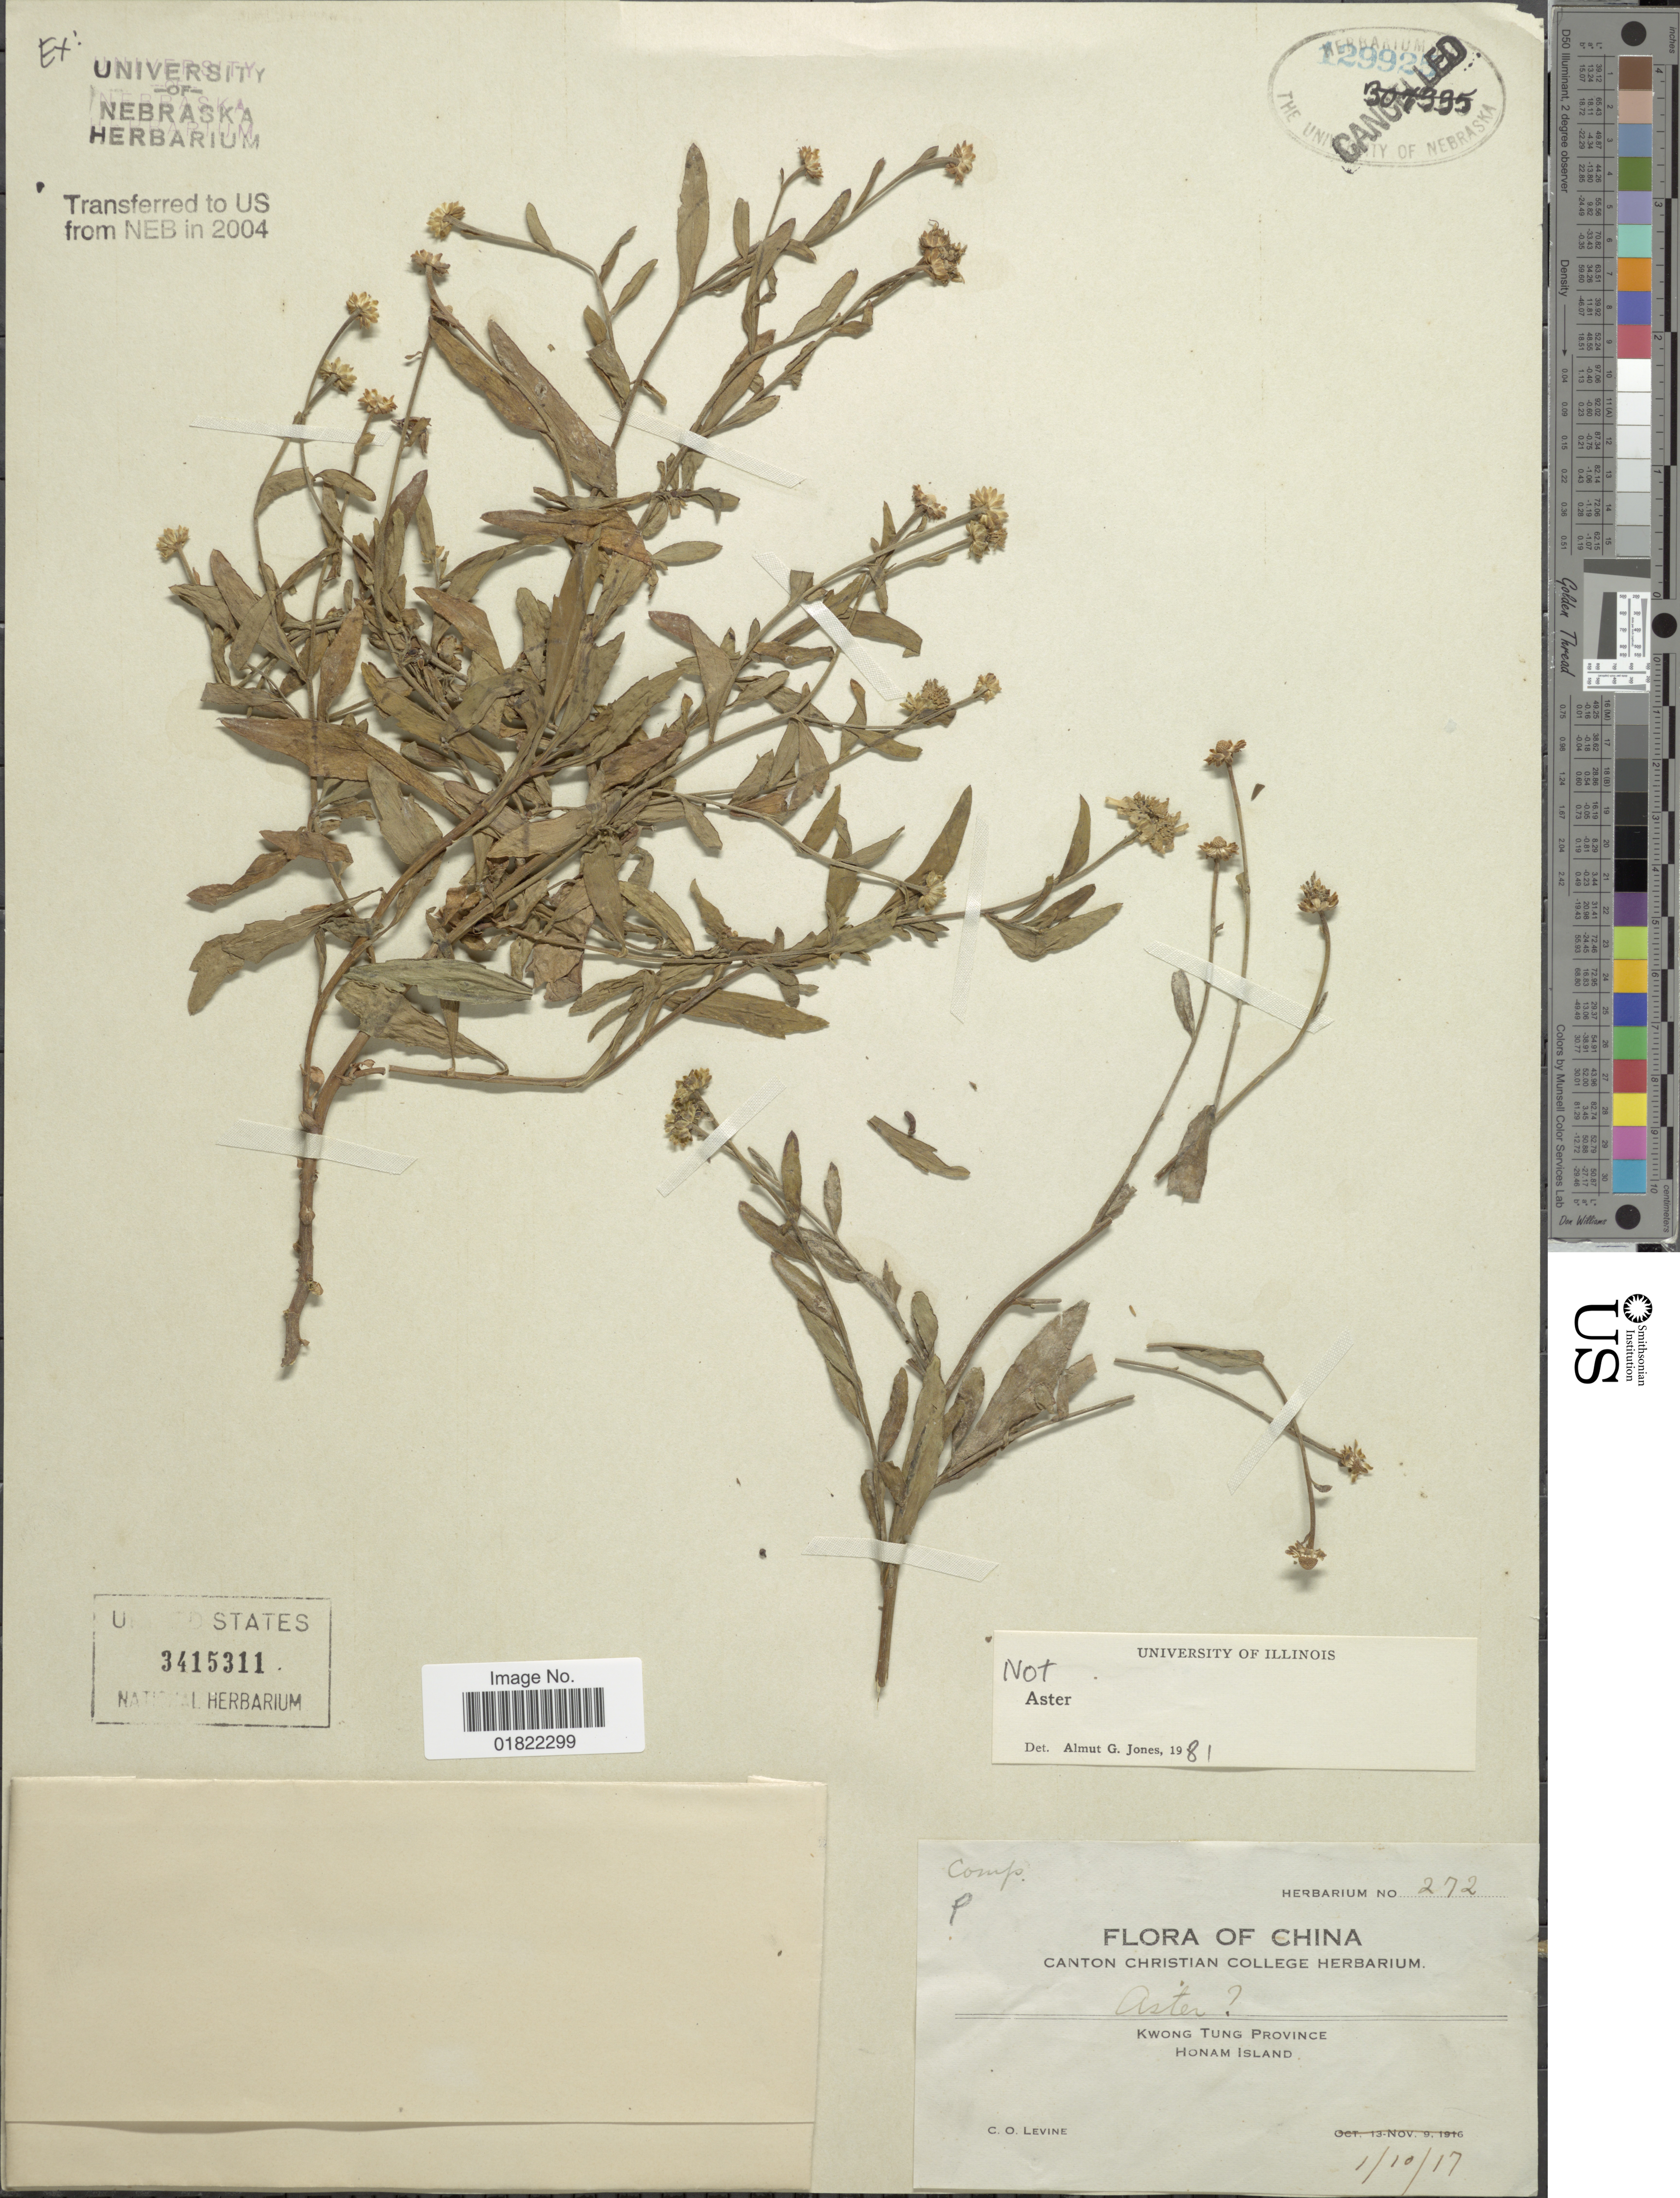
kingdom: Plantae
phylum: Tracheophyta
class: Magnoliopsida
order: Asterales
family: Asteraceae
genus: Coleostephus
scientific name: Coleostephus sp.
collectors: C. O. Levine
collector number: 272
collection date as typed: Transcribed d/m/y: 1/10/17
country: China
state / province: Guangdong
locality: Kwong Tung Province, Honam Island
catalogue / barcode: US 3415311